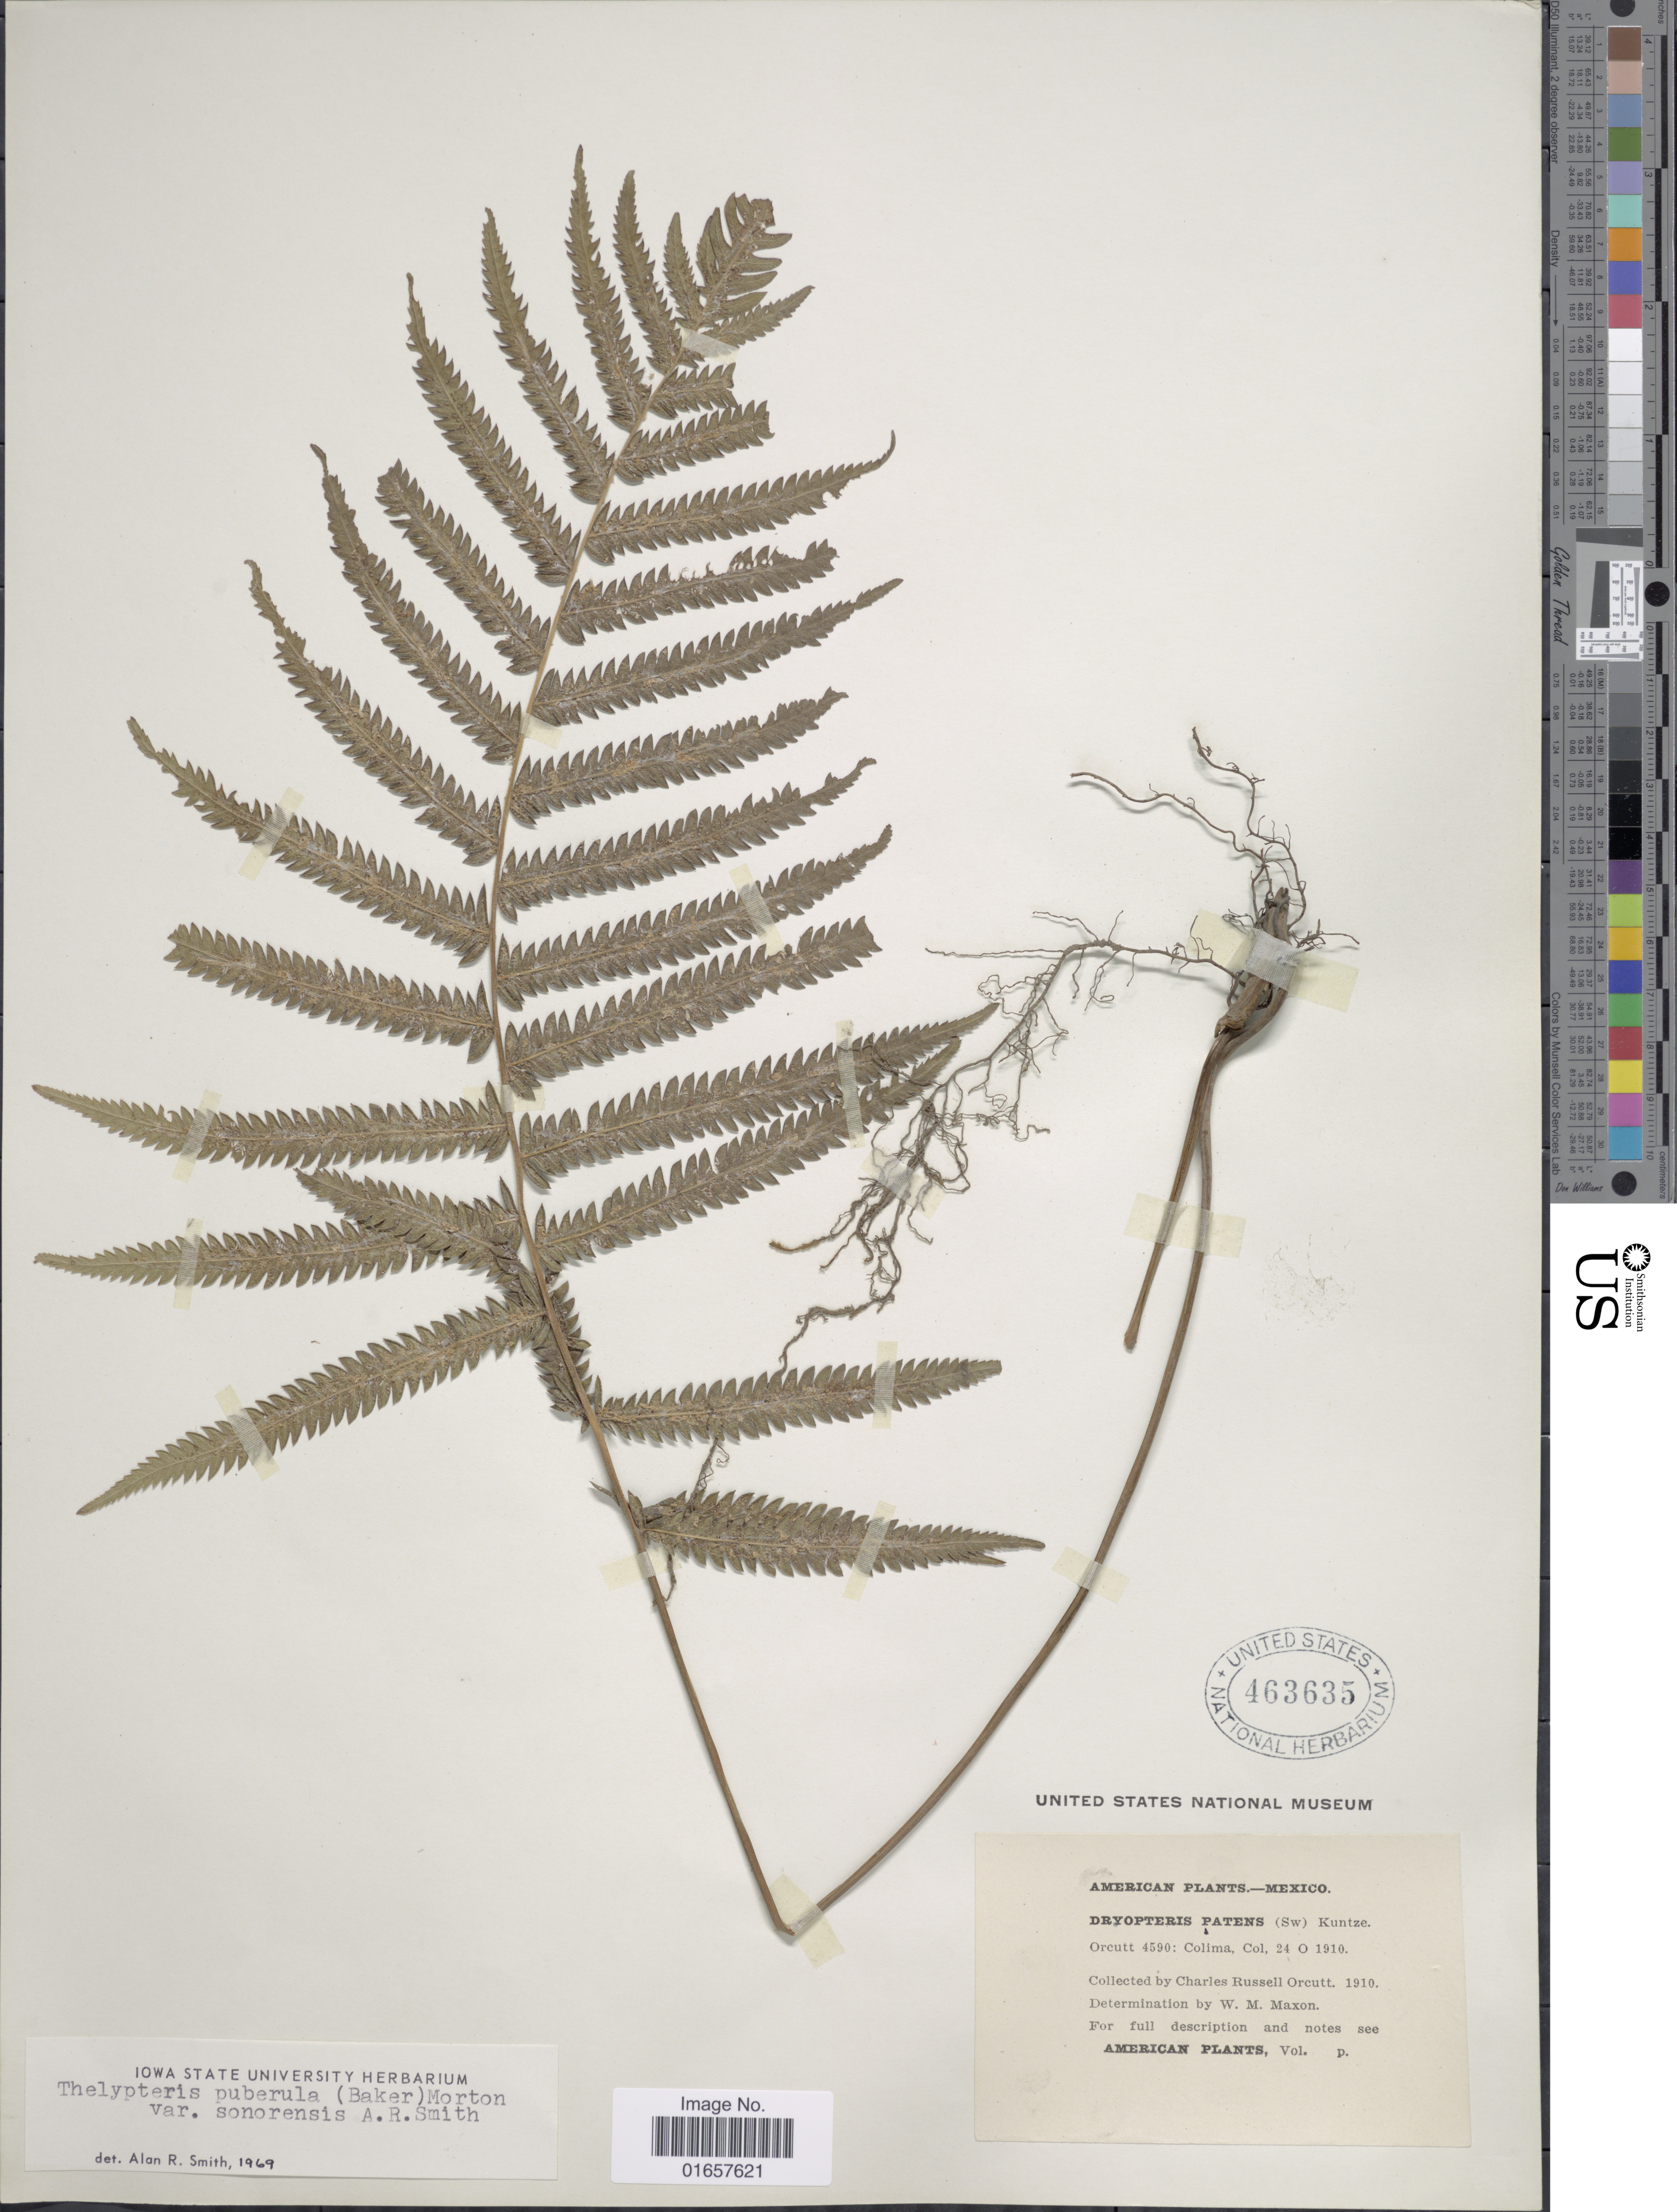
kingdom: Plantae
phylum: Tracheophyta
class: Polypodiopsida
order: Polypodiales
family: Thelypteridaceae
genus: Christella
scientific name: Christella puberula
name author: (Baker) Á. Löve & D. Löve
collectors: C. R. Orcutt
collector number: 4590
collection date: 1910-10-24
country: Mexico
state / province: Colima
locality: Mexico, Colima, American Plants.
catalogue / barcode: US 463635